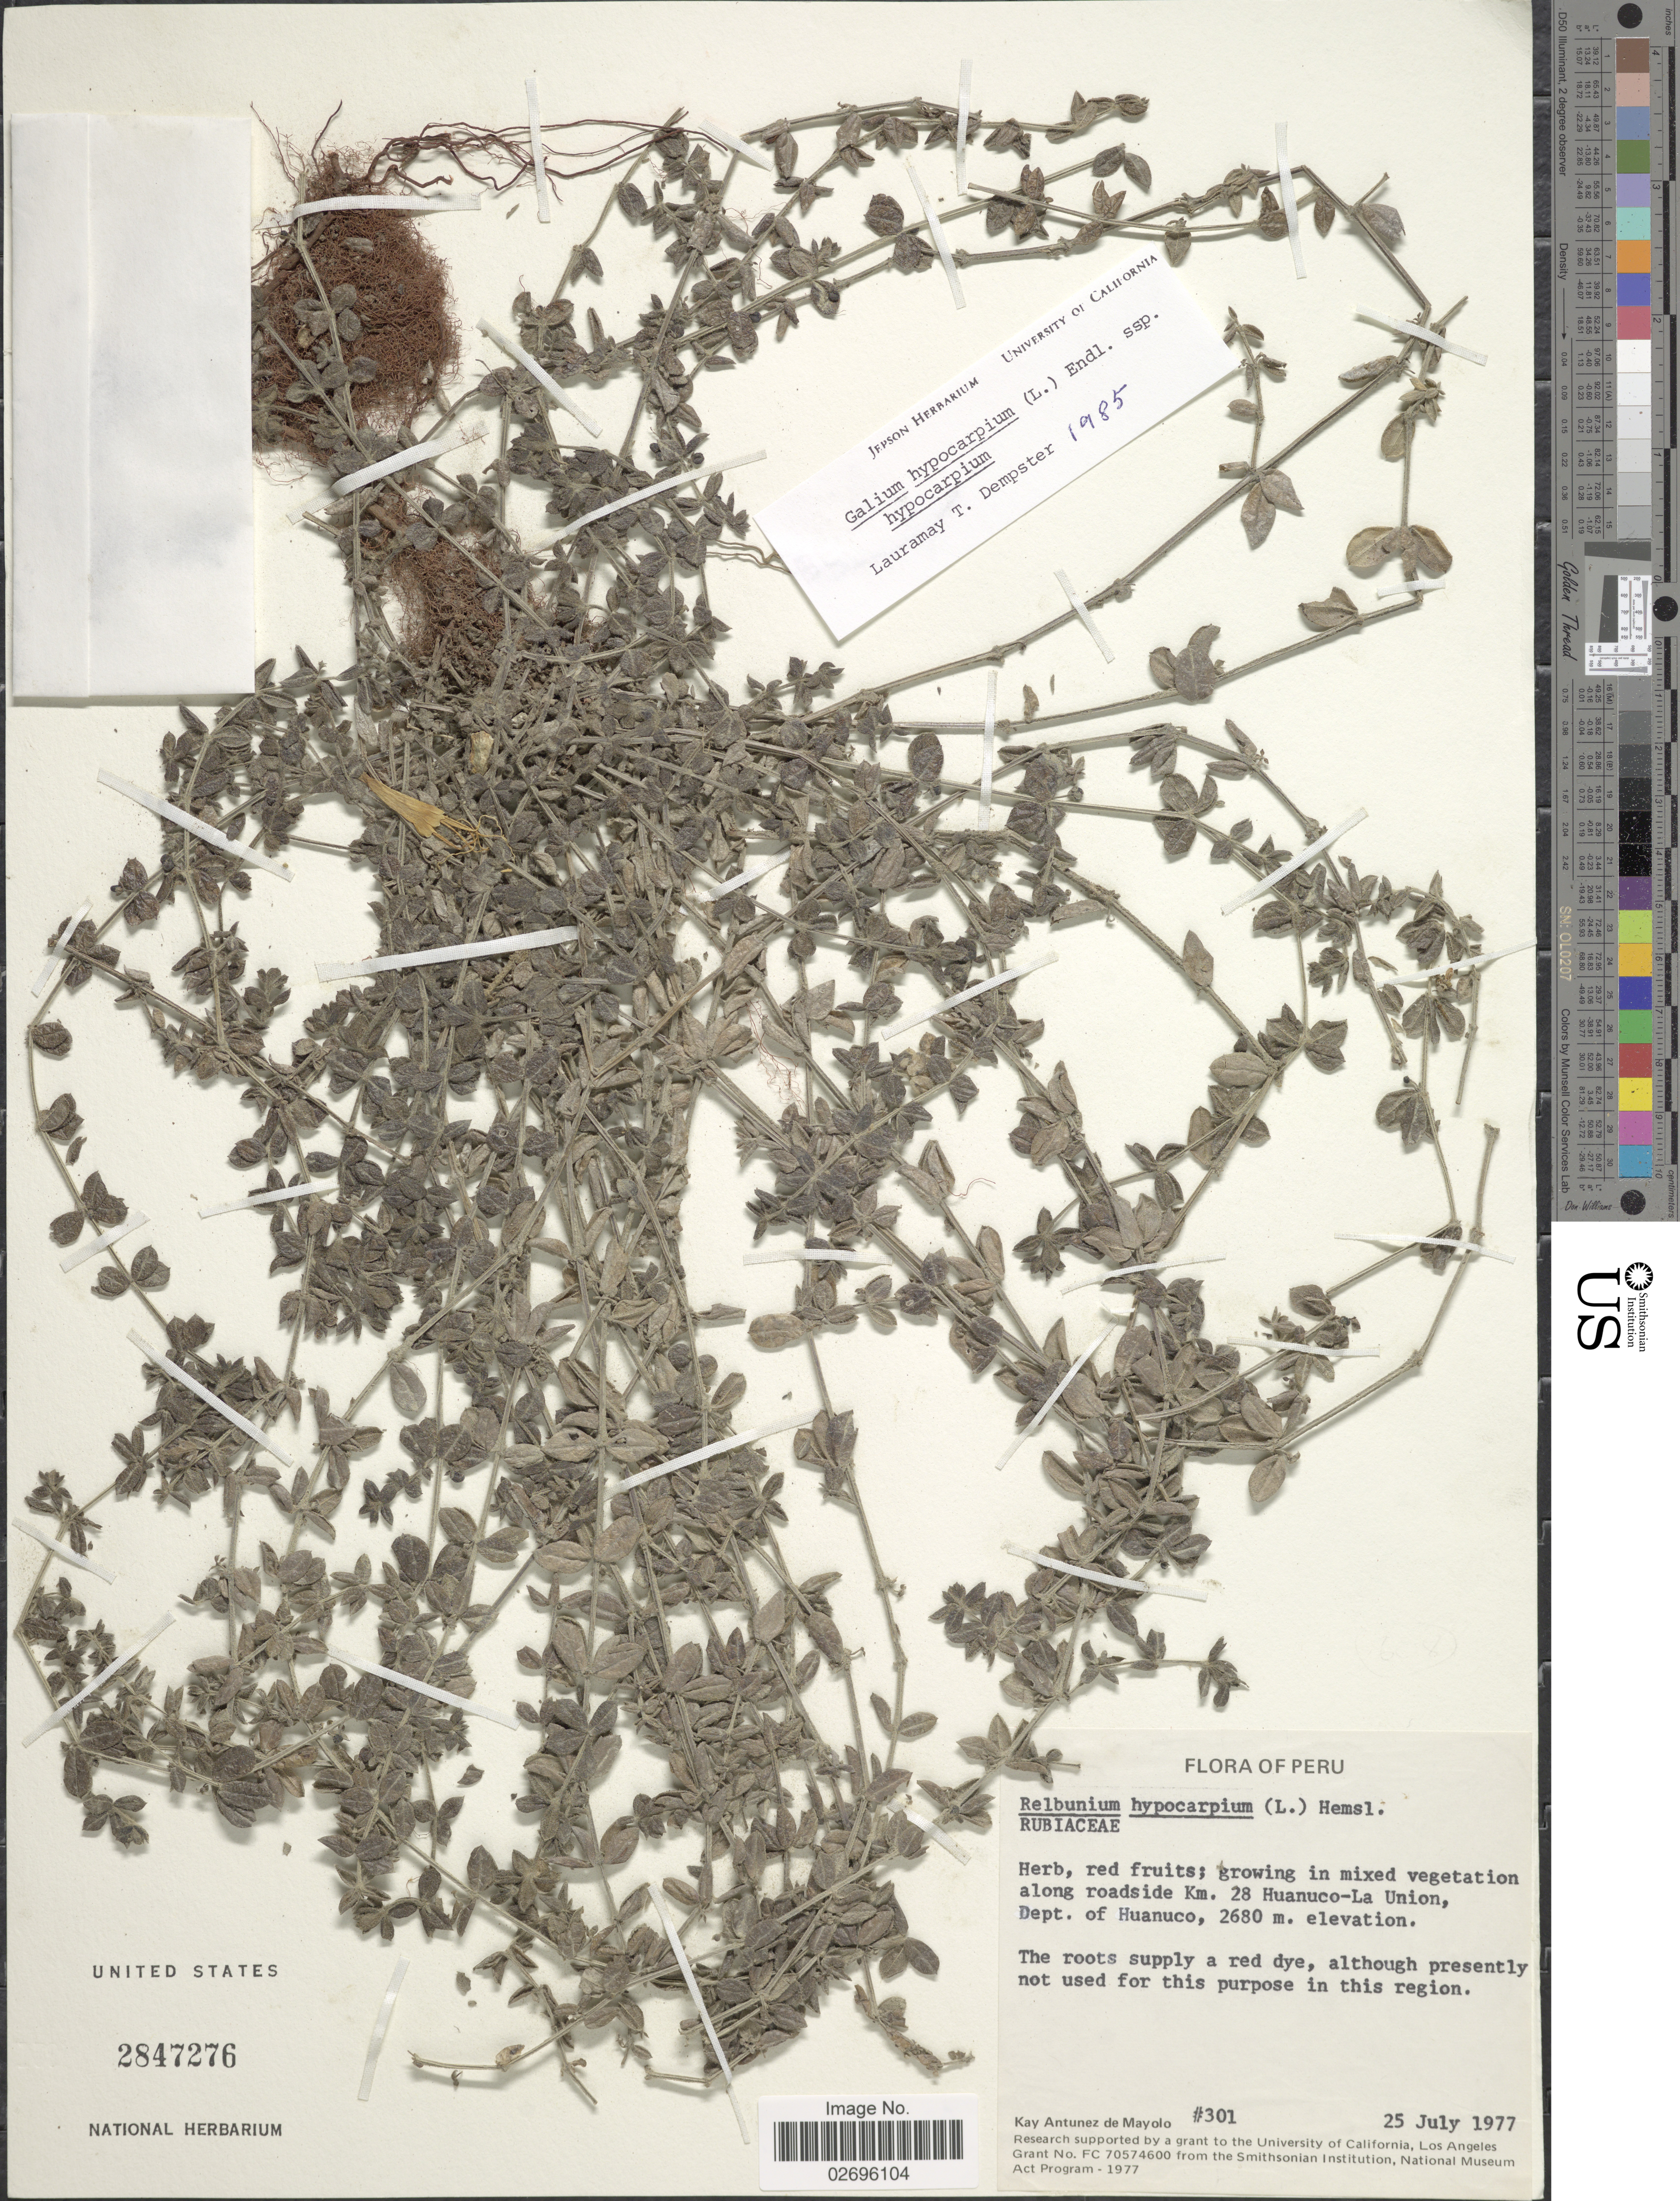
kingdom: Plantae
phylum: Tracheophyta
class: Magnoliopsida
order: Gentianales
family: Rubiaceae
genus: Galium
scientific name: Galium hypocarpium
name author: (L.) Endl. ex Griseb.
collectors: K. Antunez de Mayolo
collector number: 301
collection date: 1977-07-25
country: Peru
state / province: Huánuco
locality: In mixed vegetation along roadside Km. 28 Huanuco-La Union, Dept. de Huanuco.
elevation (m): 2680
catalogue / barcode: US 2847276